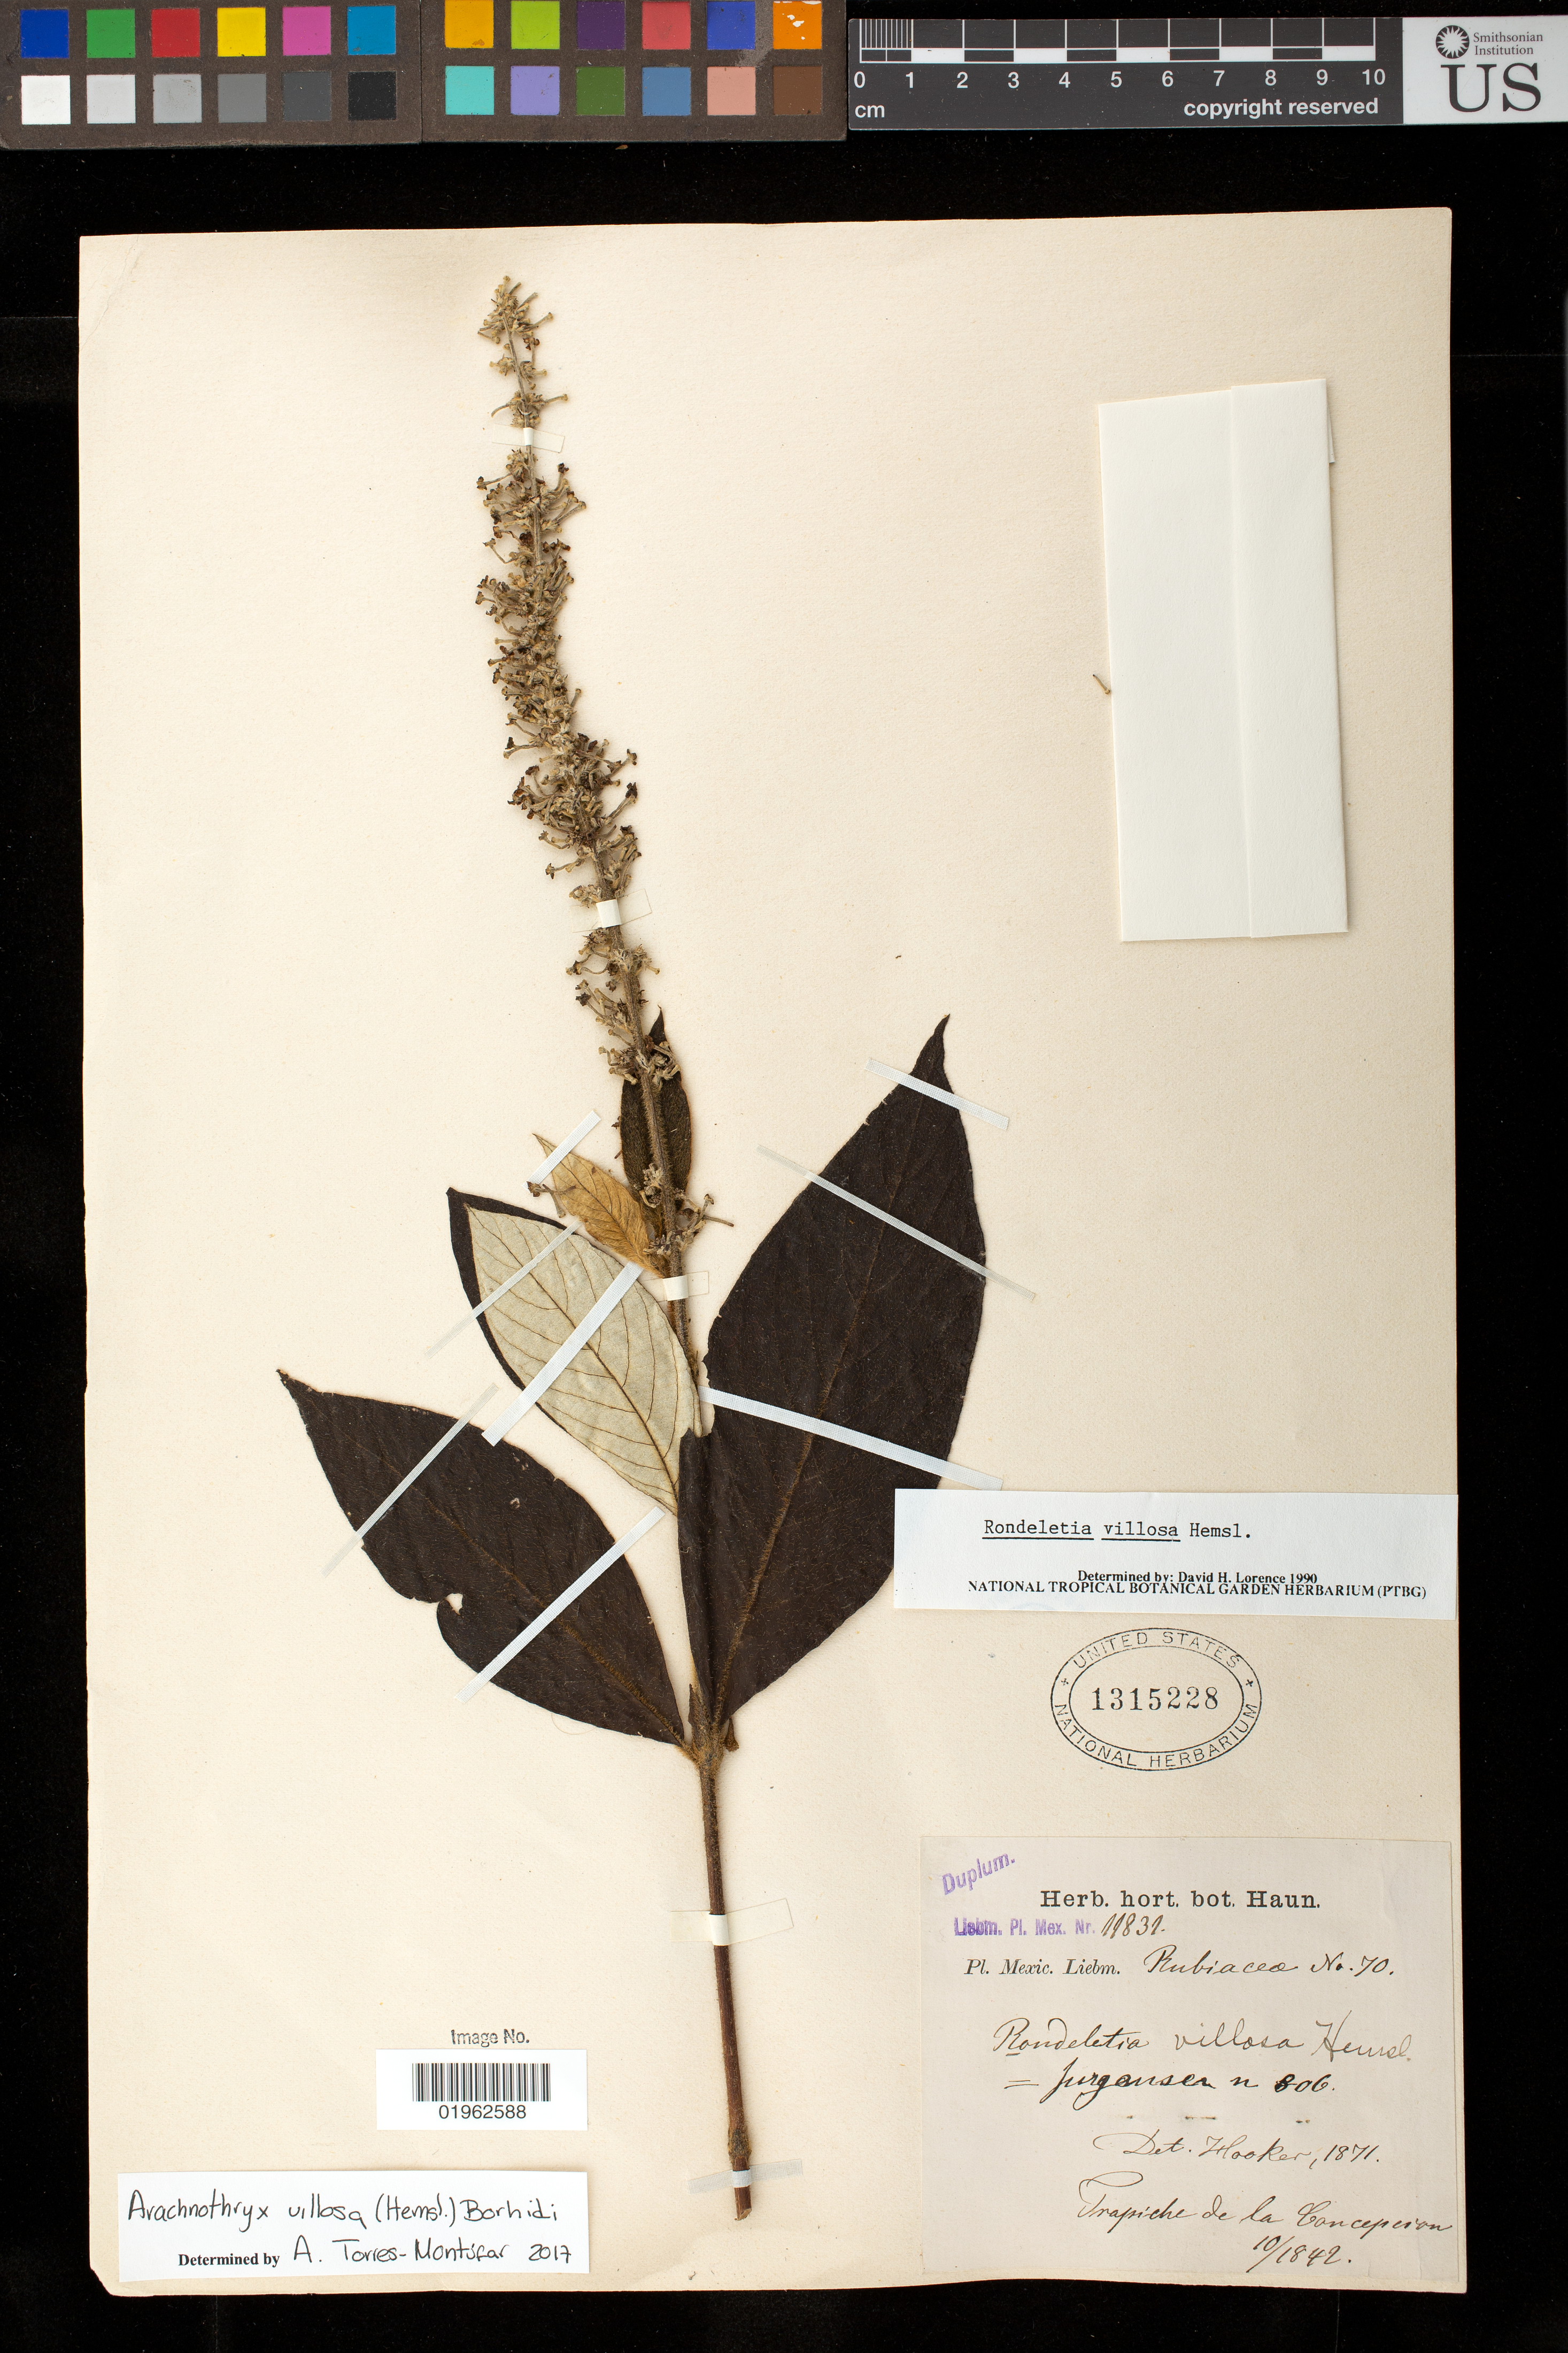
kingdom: Plantae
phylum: Tracheophyta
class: Magnoliopsida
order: Gentianales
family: Rubiaceae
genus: Arachnothryx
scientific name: Arachnothryx villosa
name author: (Hemsl.) Borhidi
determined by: Torres Montufar, J. A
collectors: F. M. Liebmann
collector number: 11831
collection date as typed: Oct 1842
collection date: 1842-10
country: Mexico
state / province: Oaxaca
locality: Tropiche de la Concepcion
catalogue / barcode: US 1315228